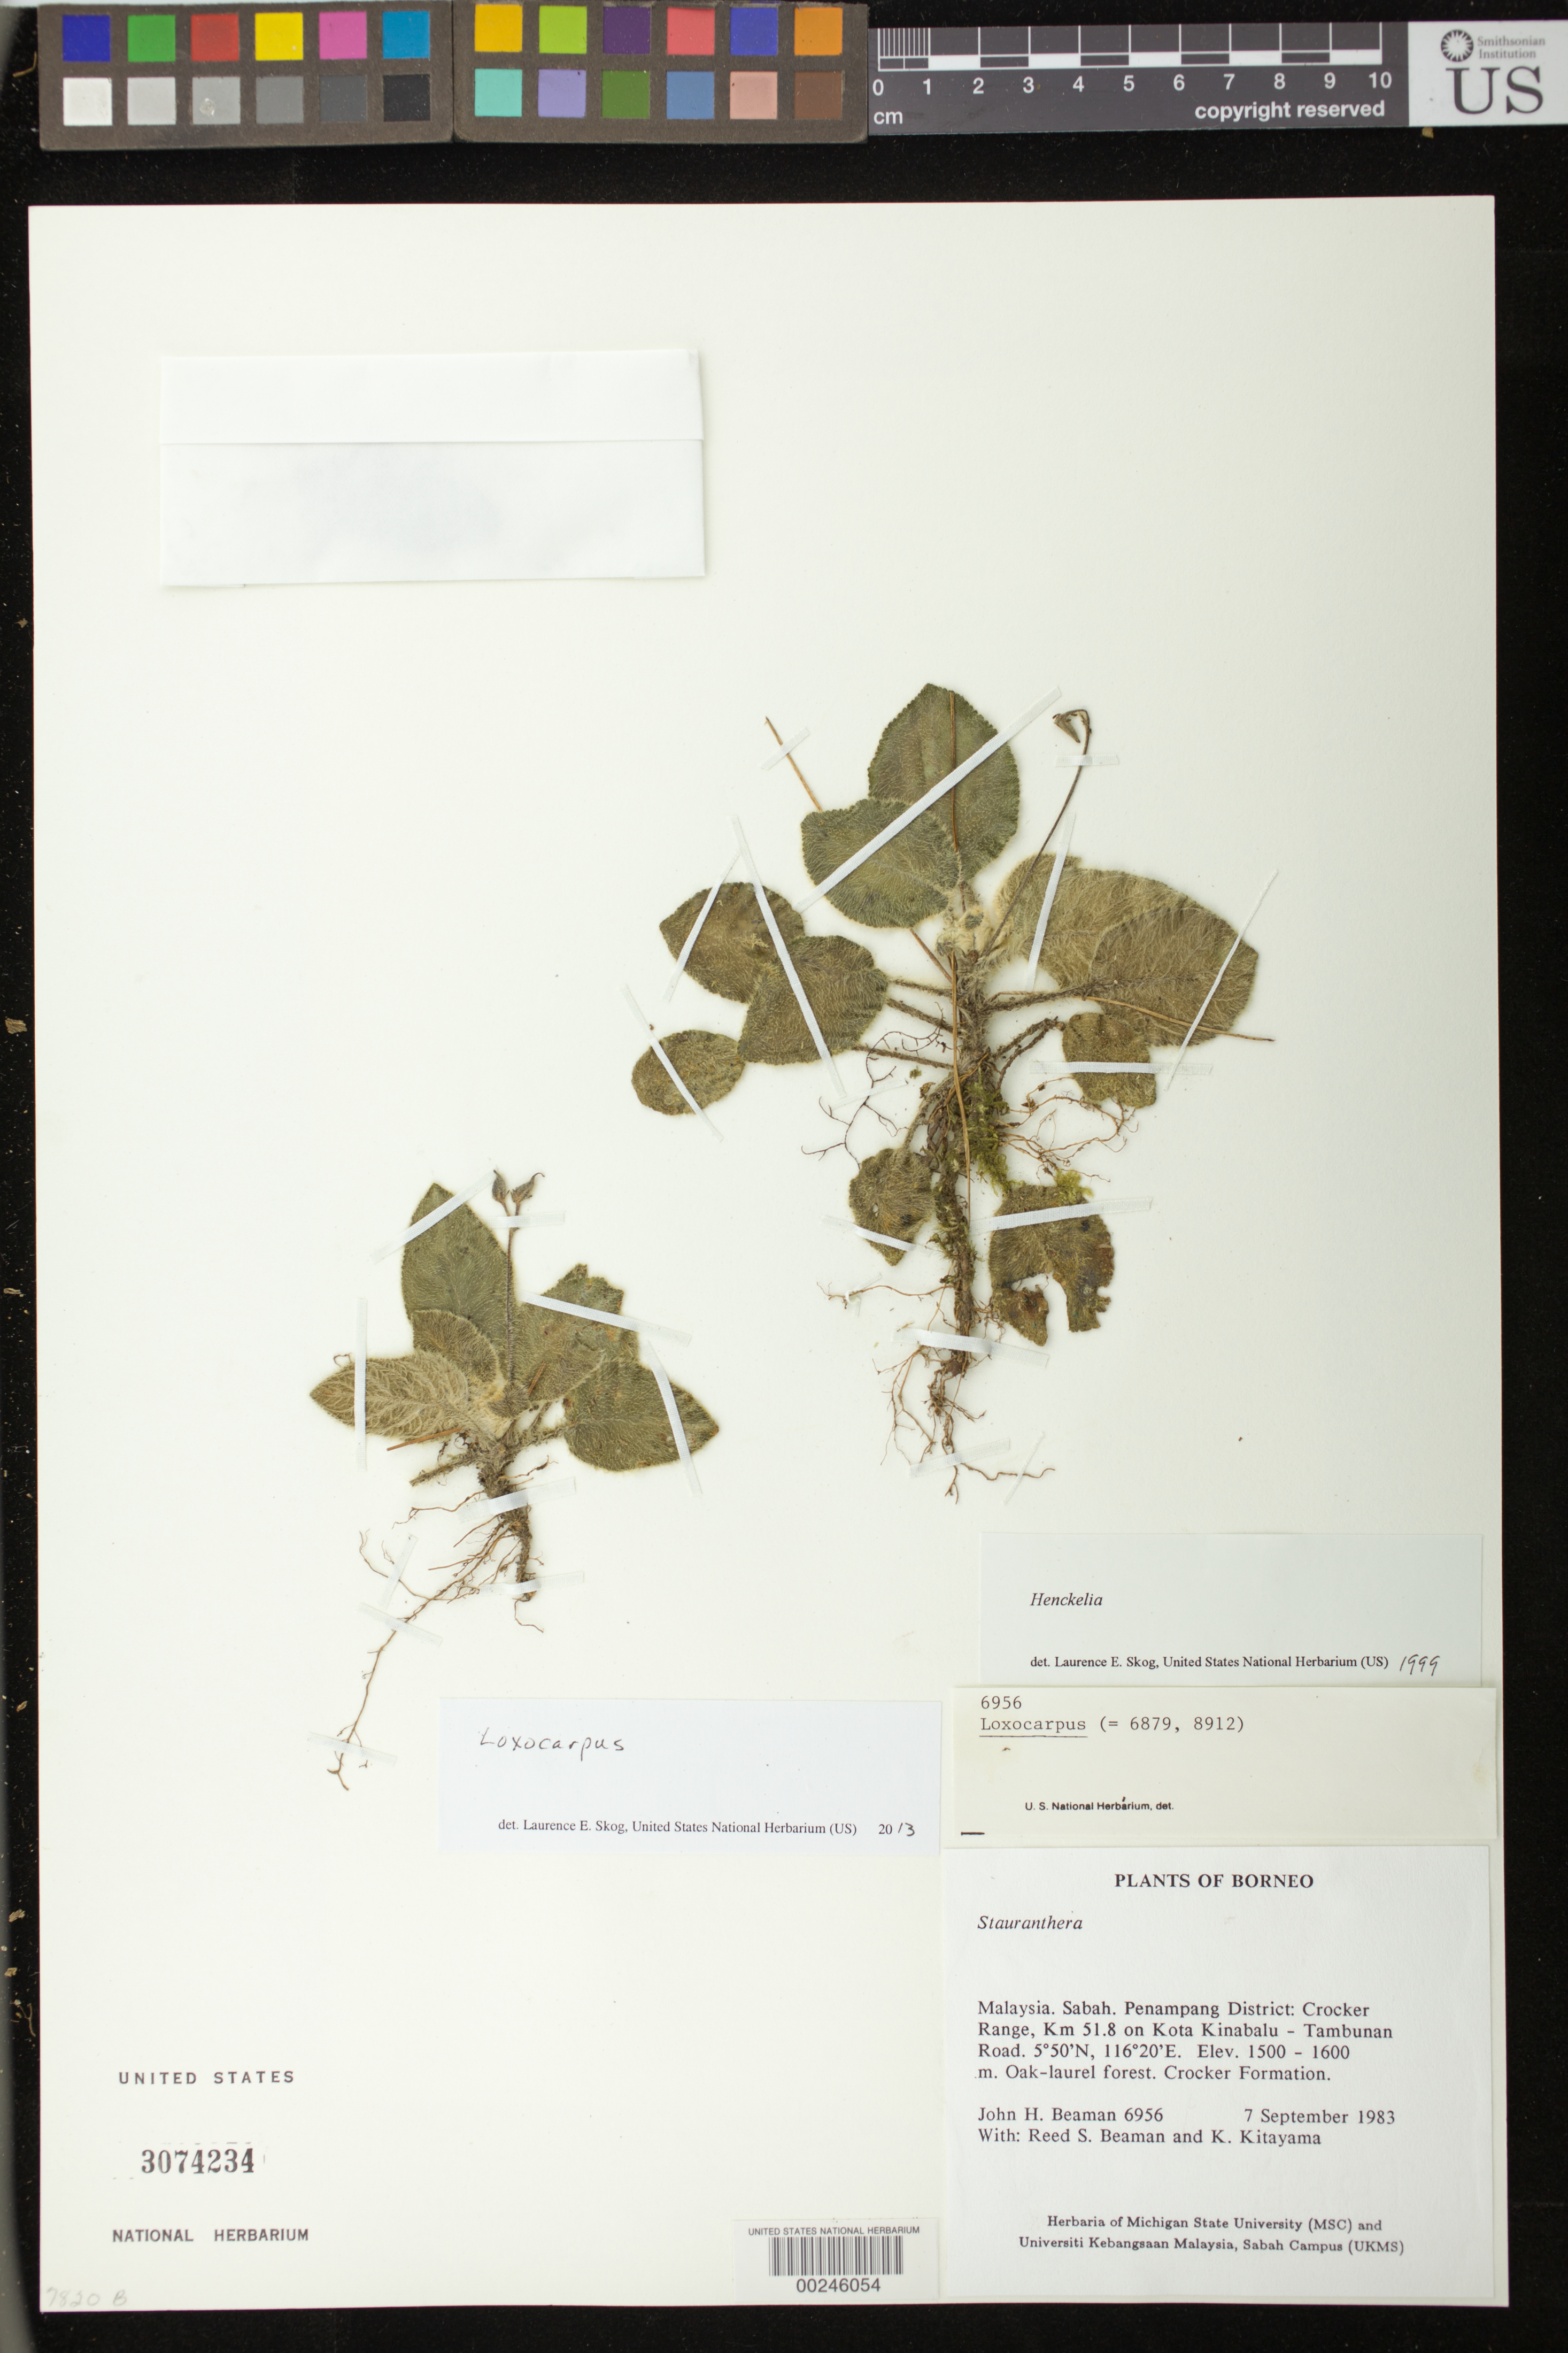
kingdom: Plantae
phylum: Tracheophyta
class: Magnoliopsida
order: Lamiales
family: Gesneriaceae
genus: Loxocarpus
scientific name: Loxocarpus sp.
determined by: Skog, Laurence E.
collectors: J. H. Beaman, R. S. Beaman & K. Kitayama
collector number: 6956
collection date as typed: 07 Sep 1983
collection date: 1983-09-07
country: Malaysia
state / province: Sabah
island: Borneo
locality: Penampang dist, crocker range, km 51.8 on kota kinabalu - tambunan road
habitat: Oak-laurel forest, crocker formation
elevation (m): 1500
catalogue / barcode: US 3074234